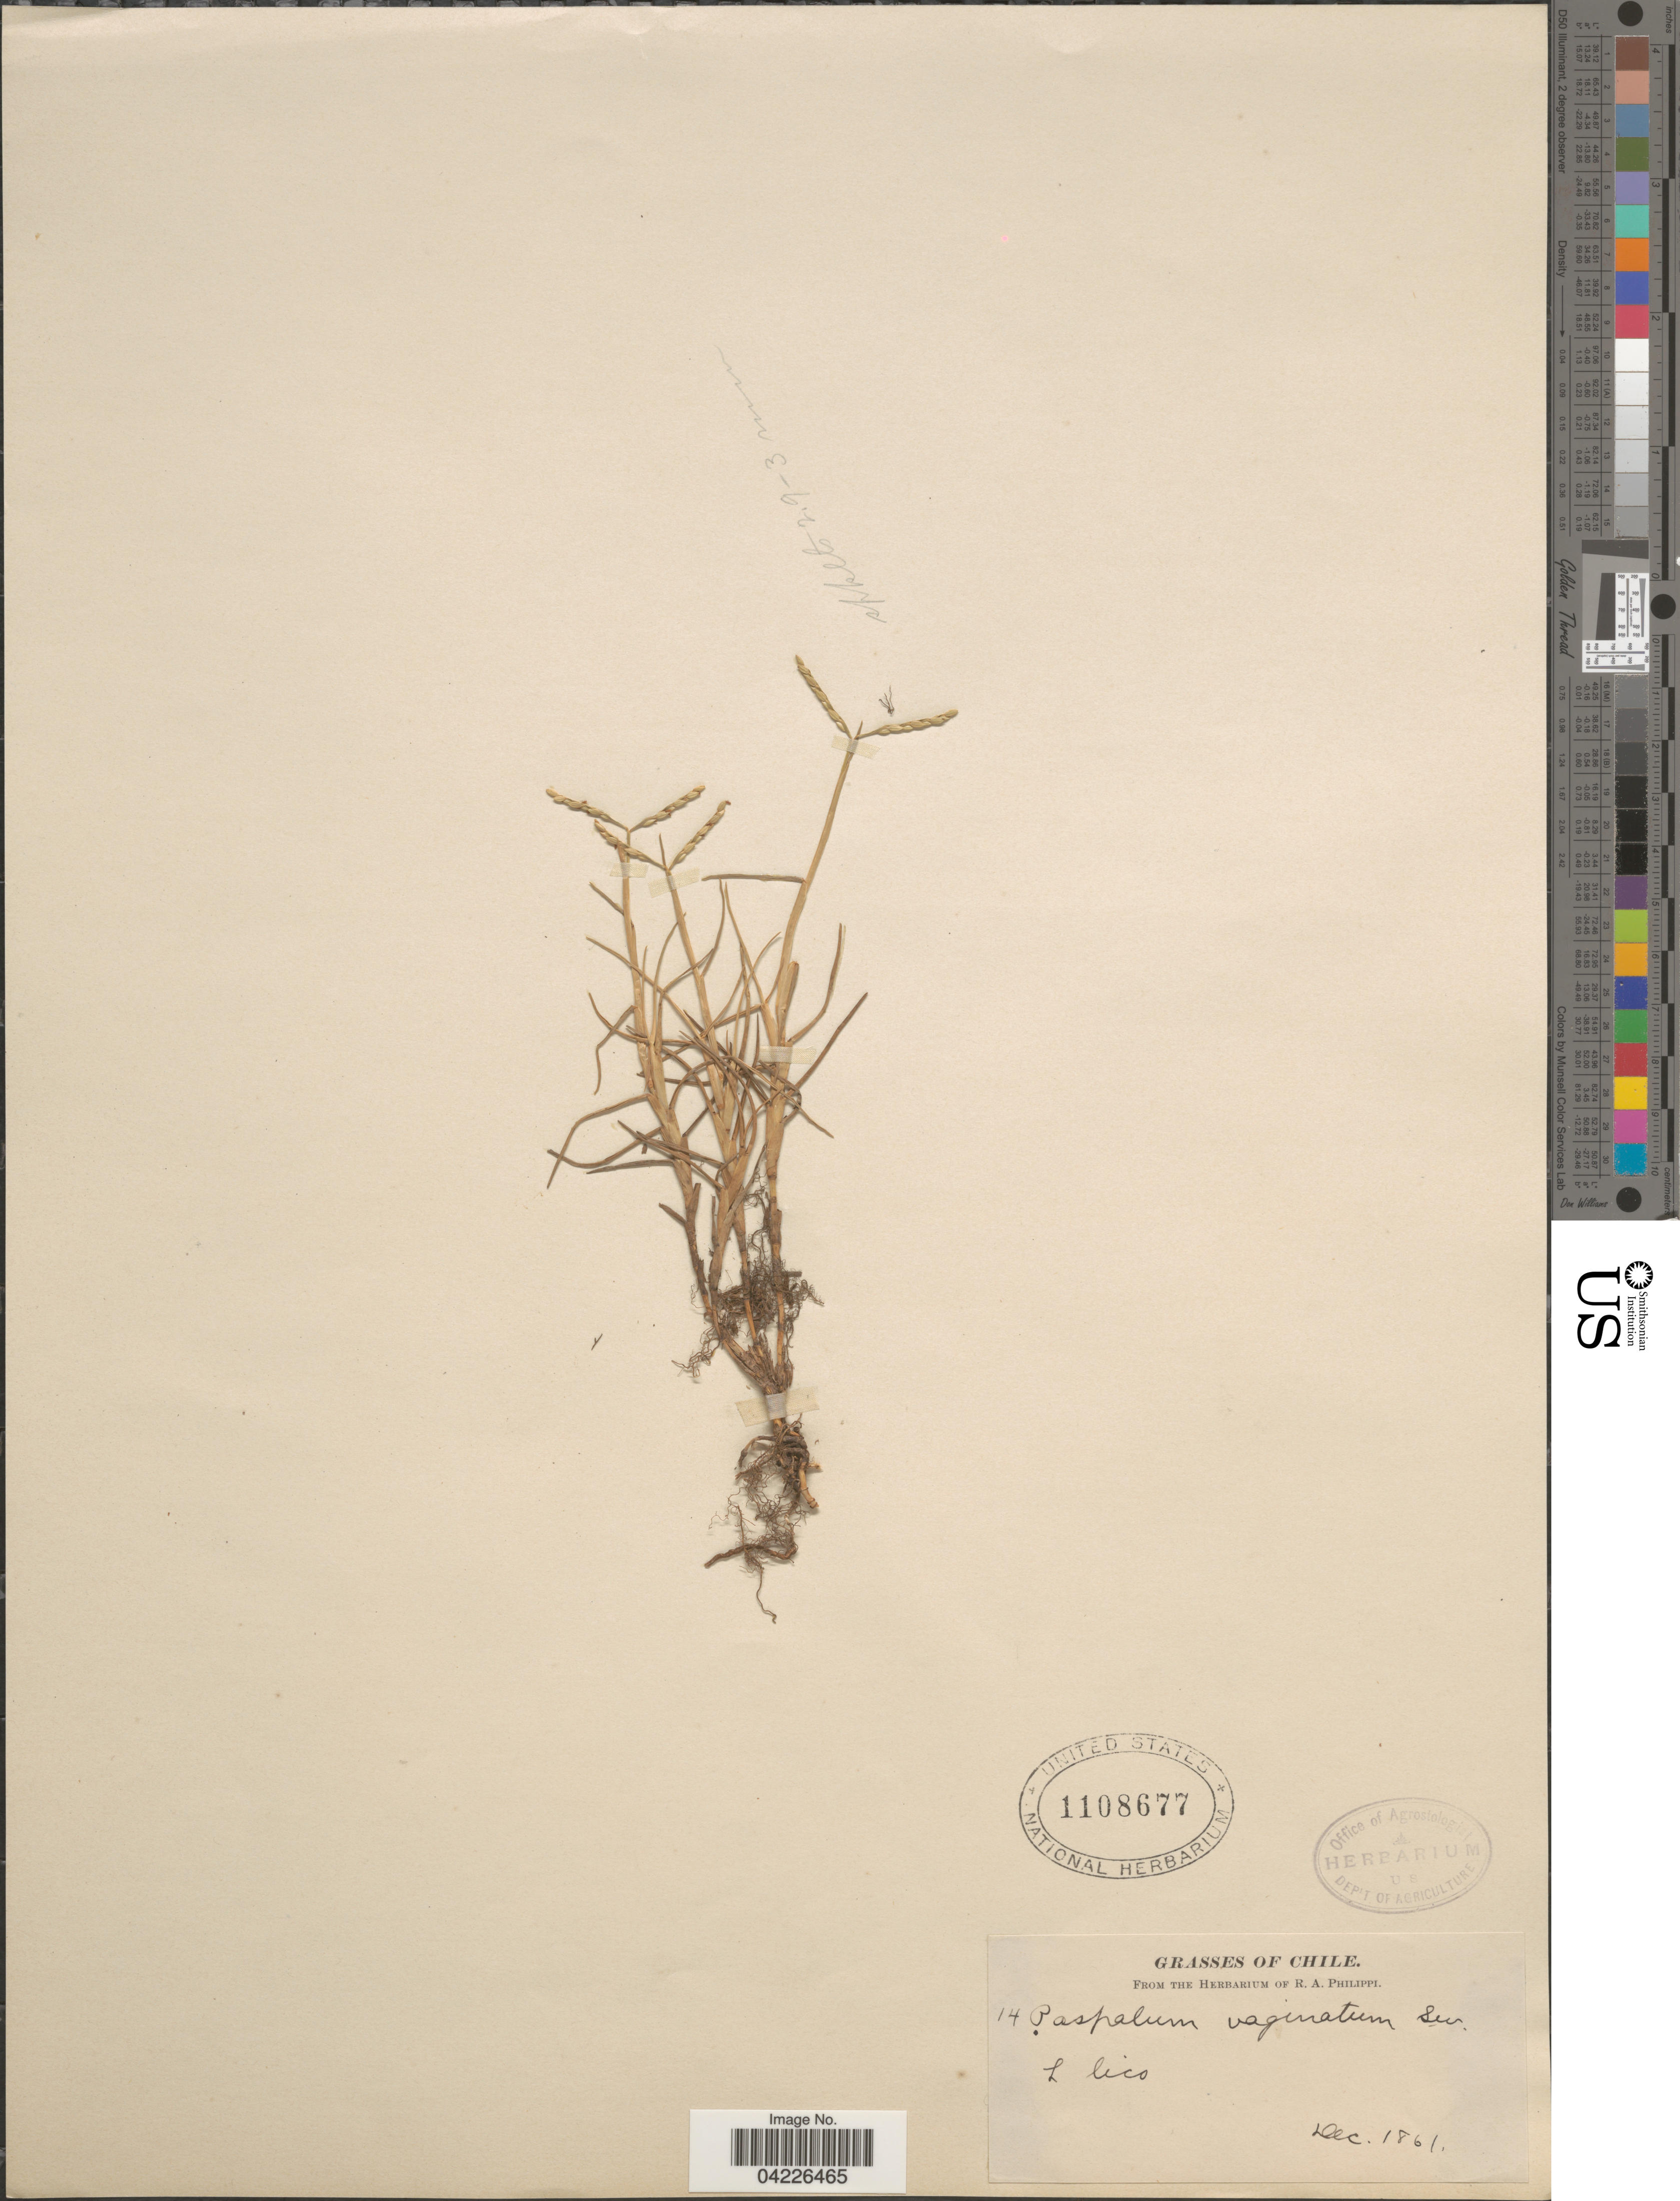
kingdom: Plantae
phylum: Tracheophyta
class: Liliopsida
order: Poales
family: Poaceae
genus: Paspalum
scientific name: Paspalum vaginatum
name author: Sw.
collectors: ex. herb. R.A. Philippi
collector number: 14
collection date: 1861-12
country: Chile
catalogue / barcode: US 1108677